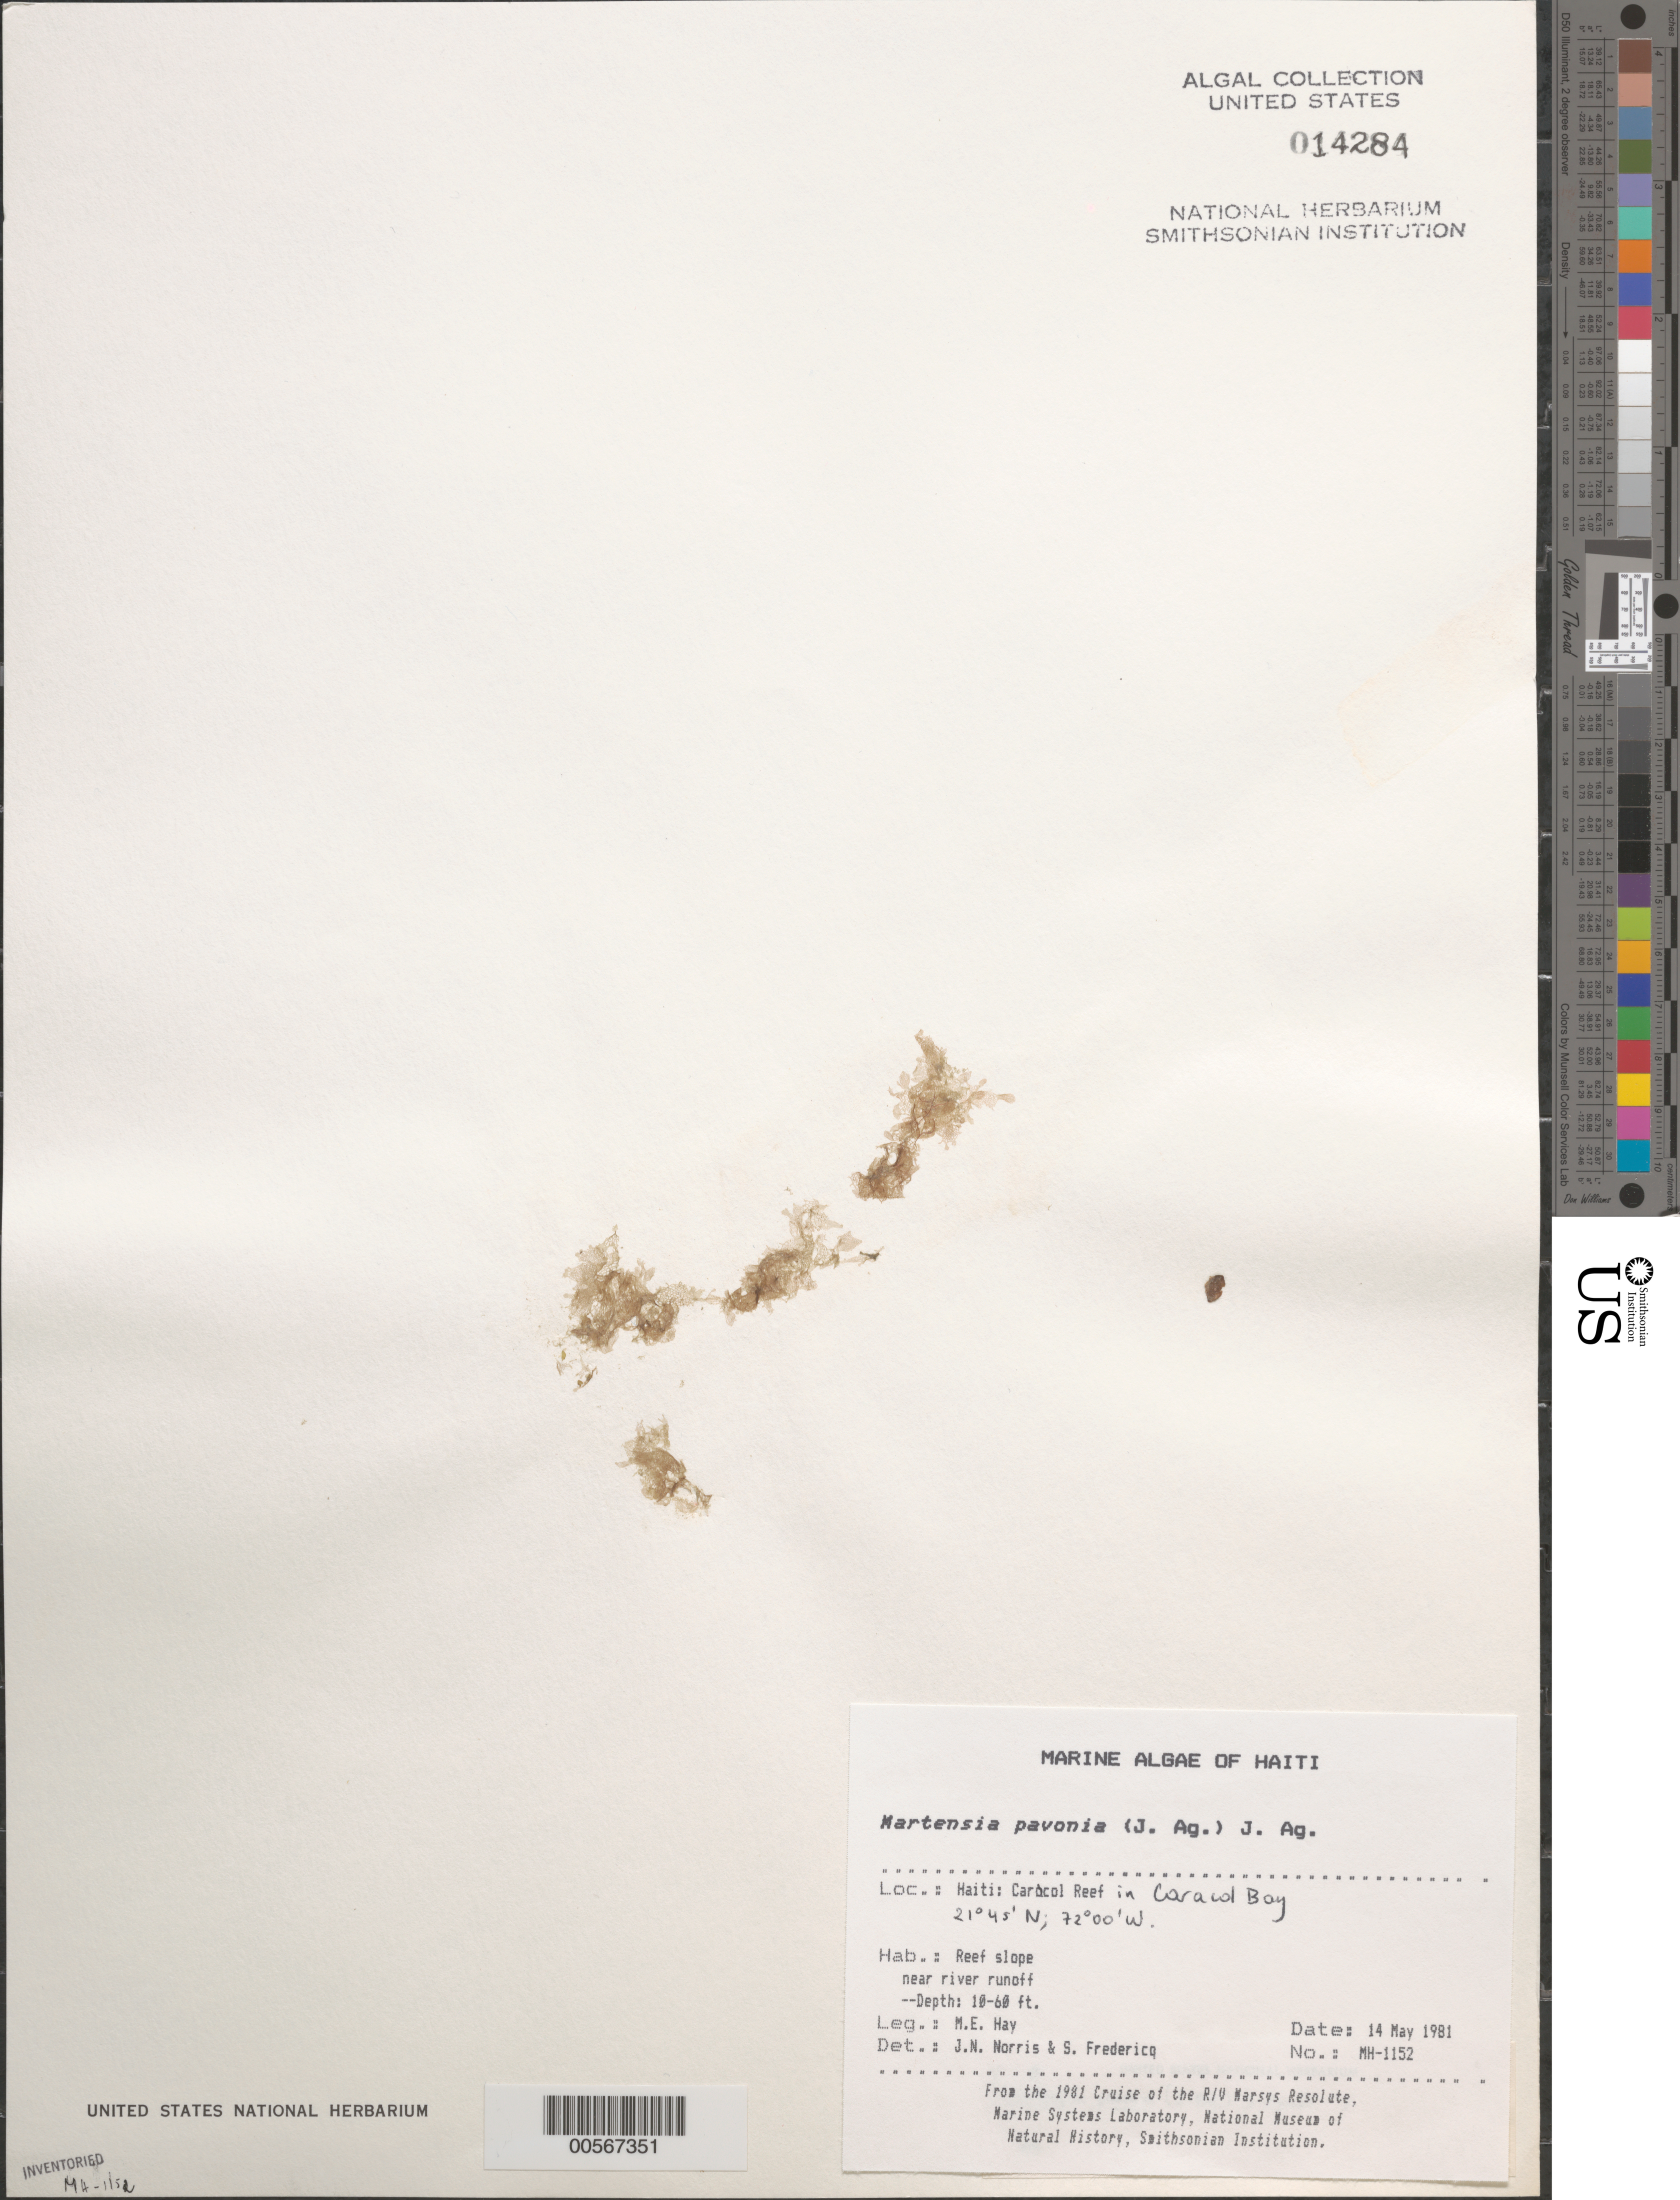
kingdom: Plantae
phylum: Rhodophyta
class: Florideophyceae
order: Ceramiales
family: Delesseriaceae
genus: Martensia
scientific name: Martensia pavonia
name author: (J. Agardh) J. Agardh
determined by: Norris, J. N.; Fredericq, S.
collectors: M. E. Hay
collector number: MEH-1152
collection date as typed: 14 May 1981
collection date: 1981-05-14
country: Haiti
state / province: Nord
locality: Caracol Reef, Caracol Bay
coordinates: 21 45'N, 72 00'W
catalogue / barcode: US 14284